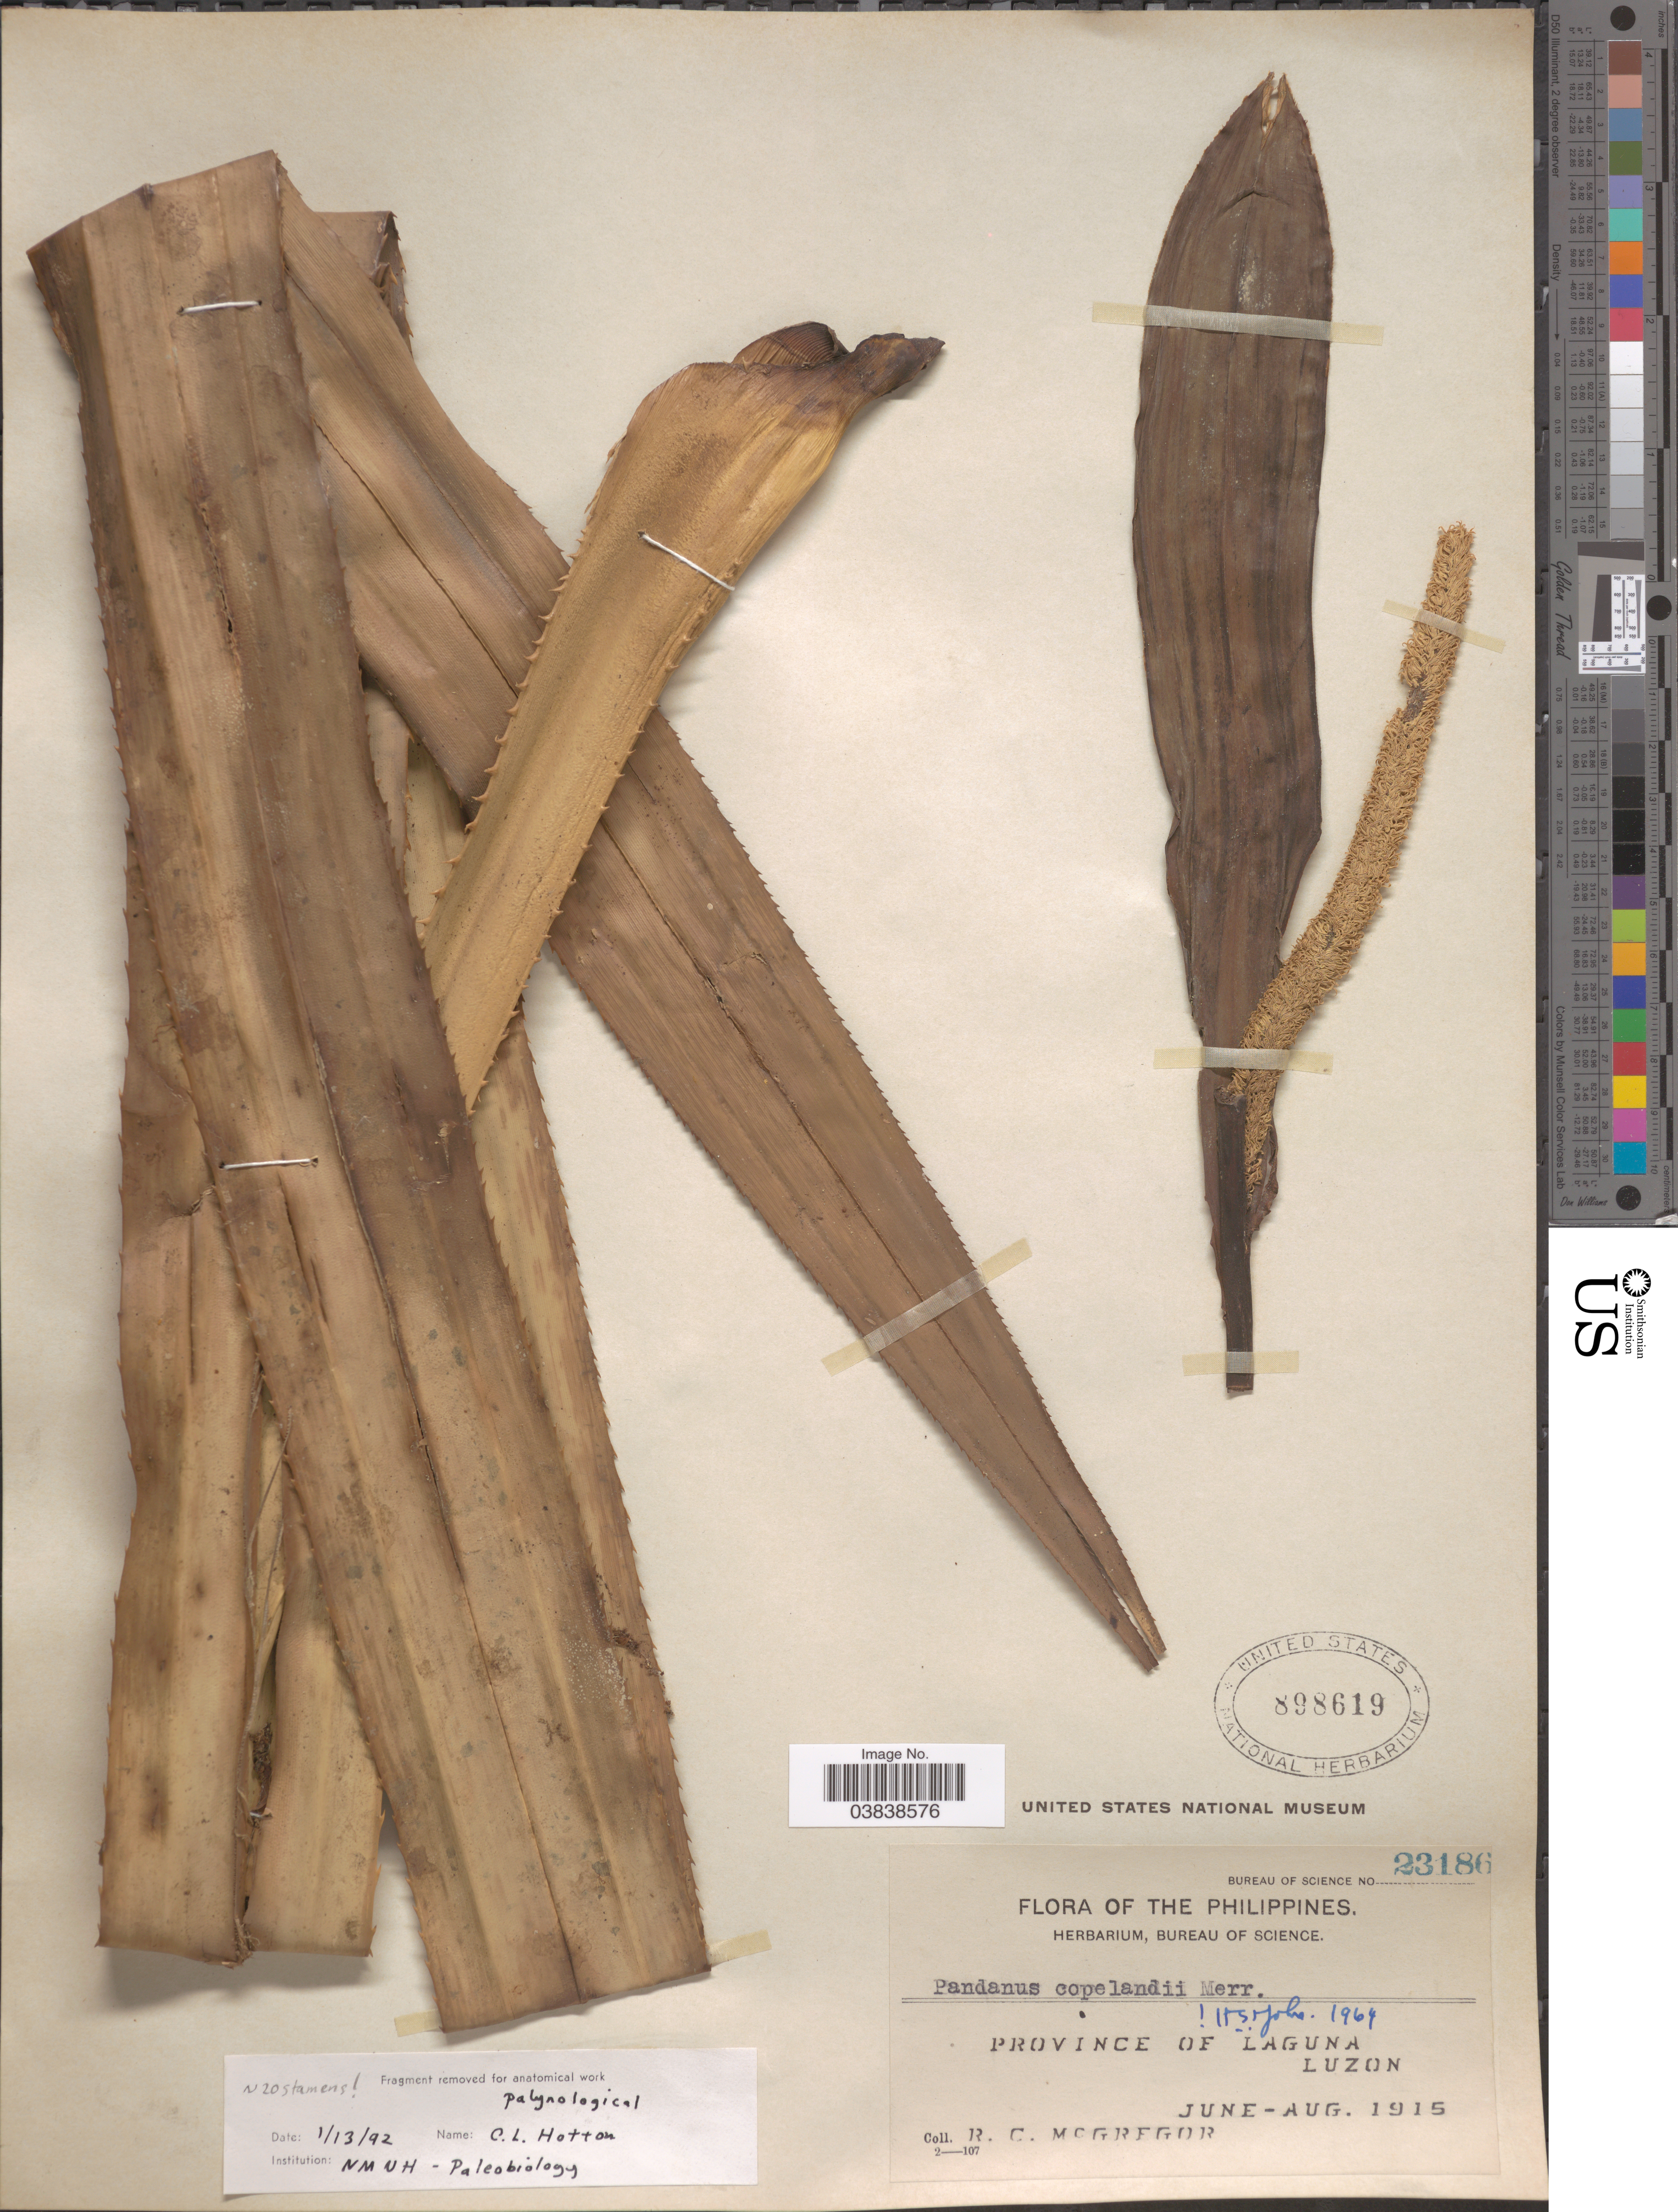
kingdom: Plantae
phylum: Tracheophyta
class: Liliopsida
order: Pandanales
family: Pandanaceae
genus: Pandanus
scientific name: Pandanus copelandii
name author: Merr.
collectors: R. C. McGregor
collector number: Bureau of Science 23186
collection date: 1915-06/1915-08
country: Philippines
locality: Province of Laguna, Luzon.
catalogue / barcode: US 898619